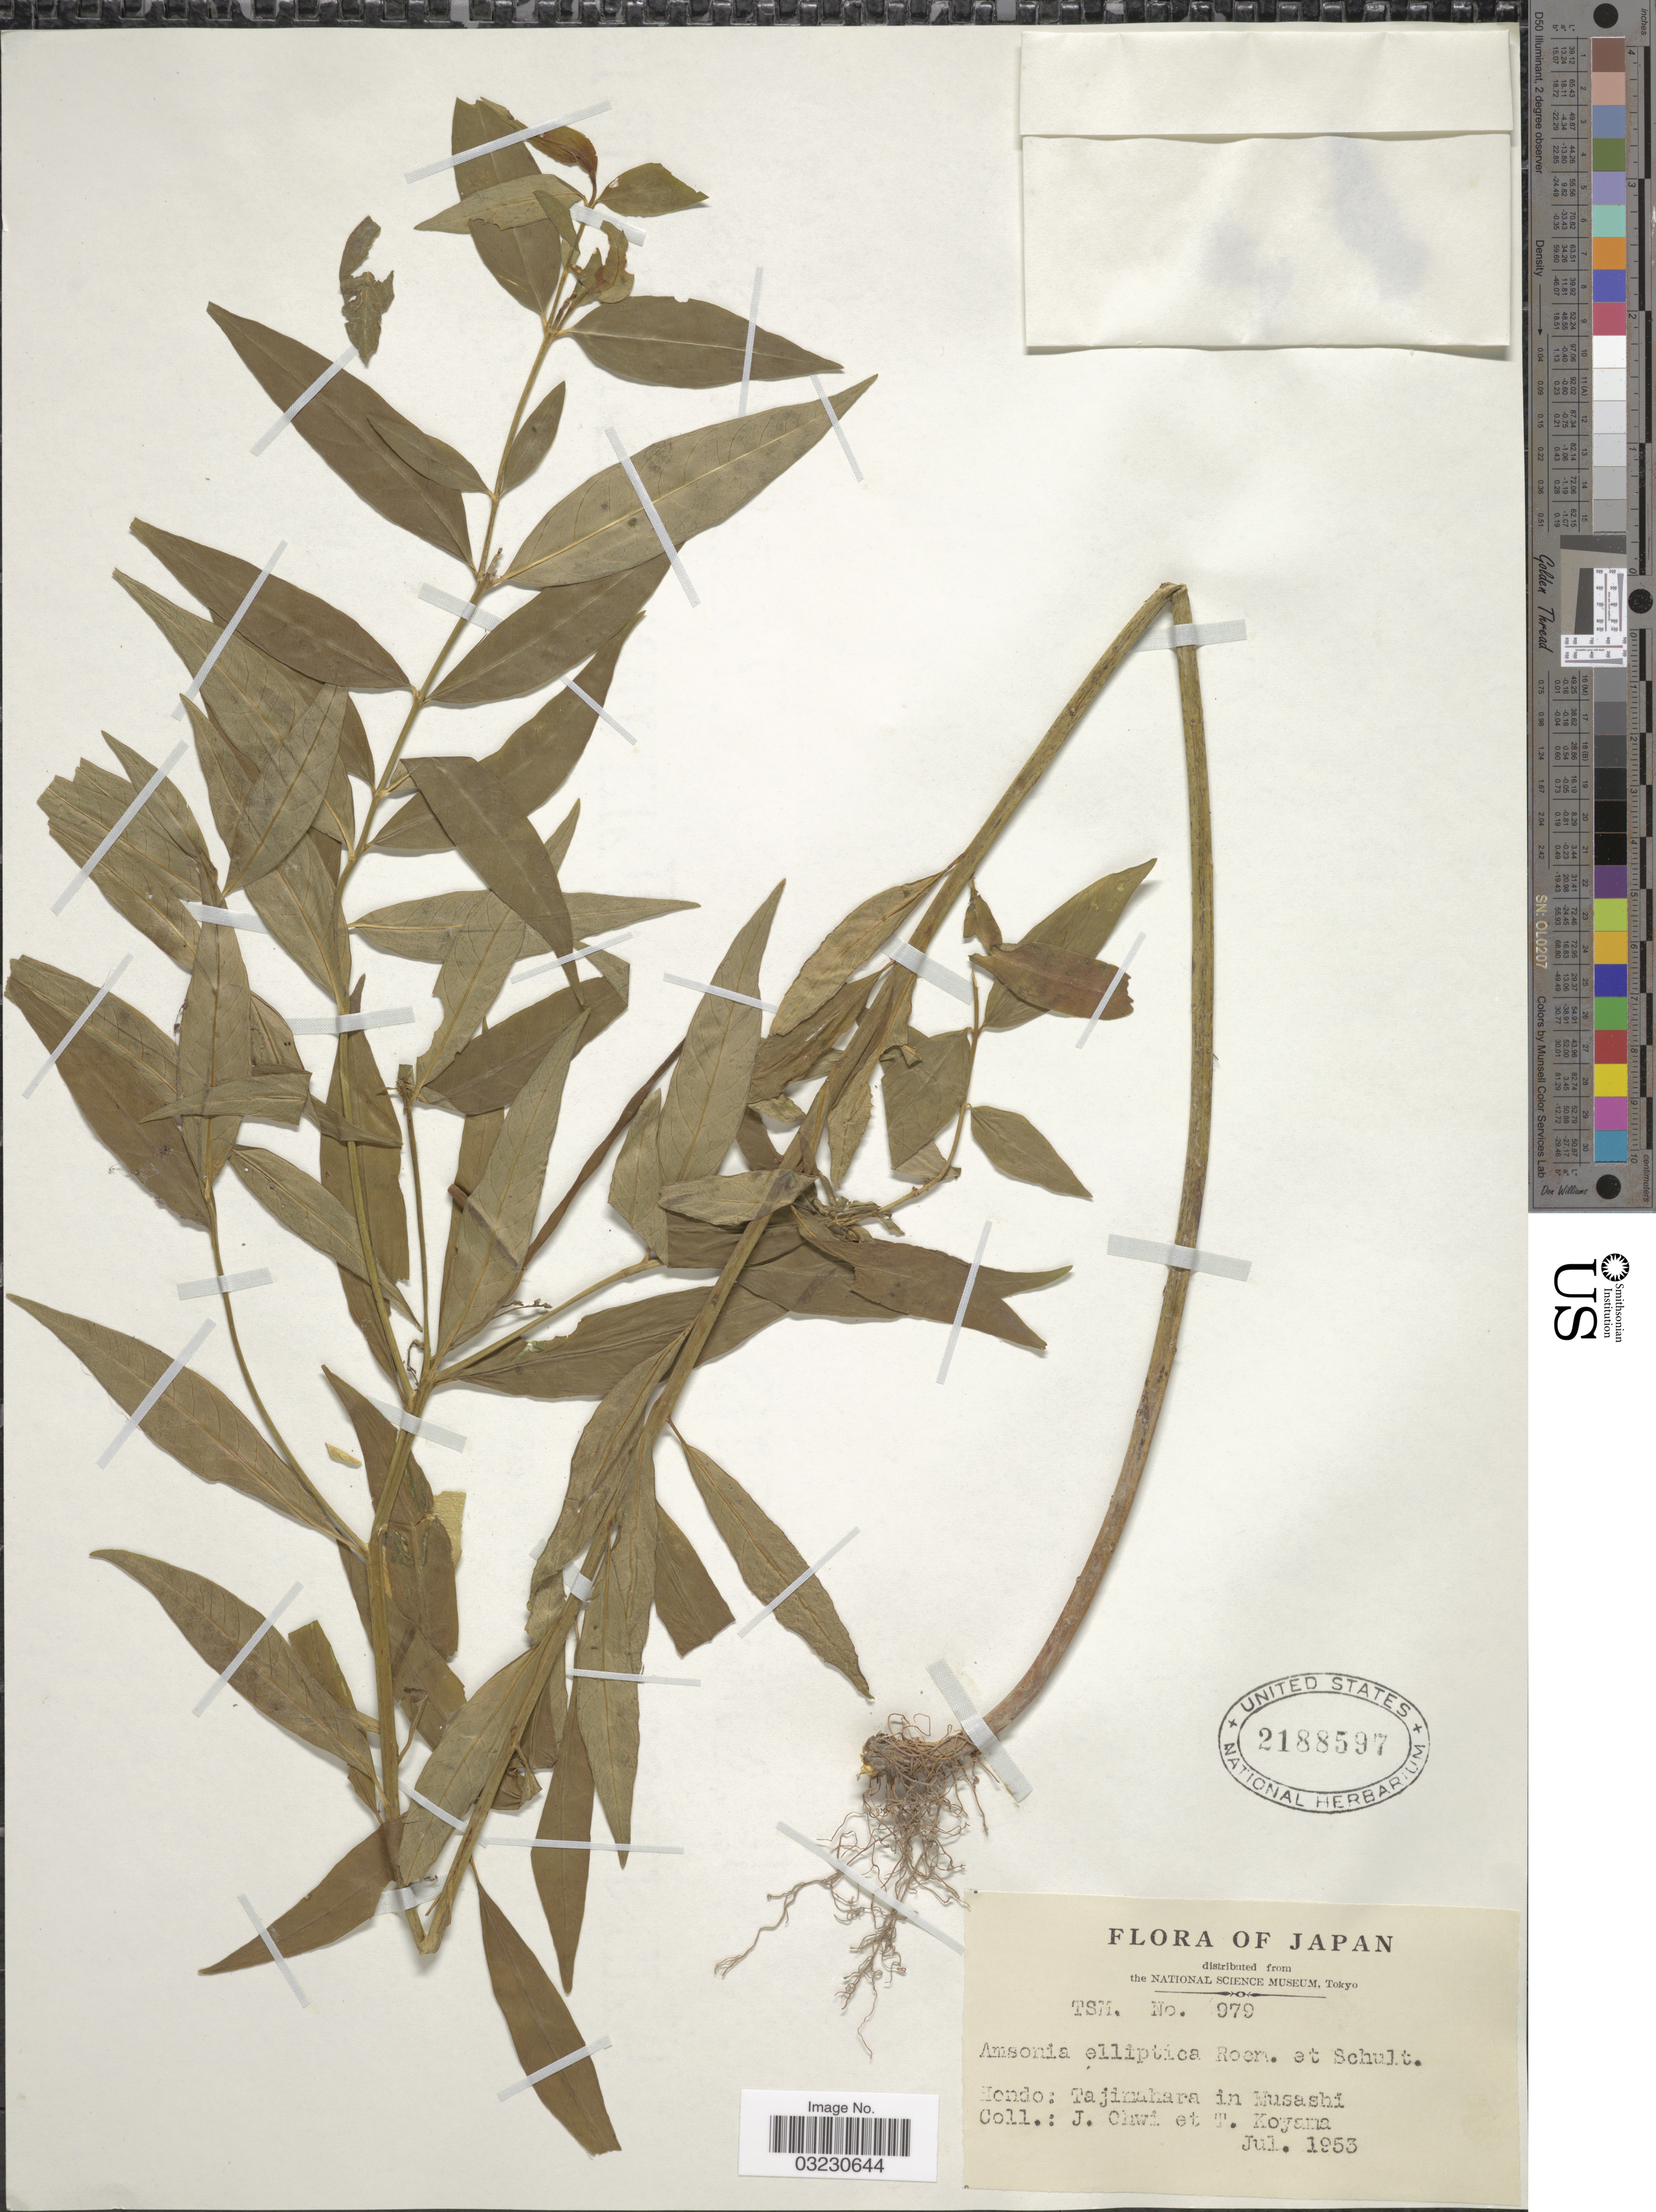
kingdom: Plantae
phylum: Tracheophyta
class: Magnoliopsida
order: Gentianales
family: Apocynaceae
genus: Amsonia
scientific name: Amsonia elliptica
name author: (Thunb.) Roem. & Schult.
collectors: J. Chwi & T. Koyama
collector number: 979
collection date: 1953-07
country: Japan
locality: Hondo: Tajimahara in Musashi.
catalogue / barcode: US 2188597